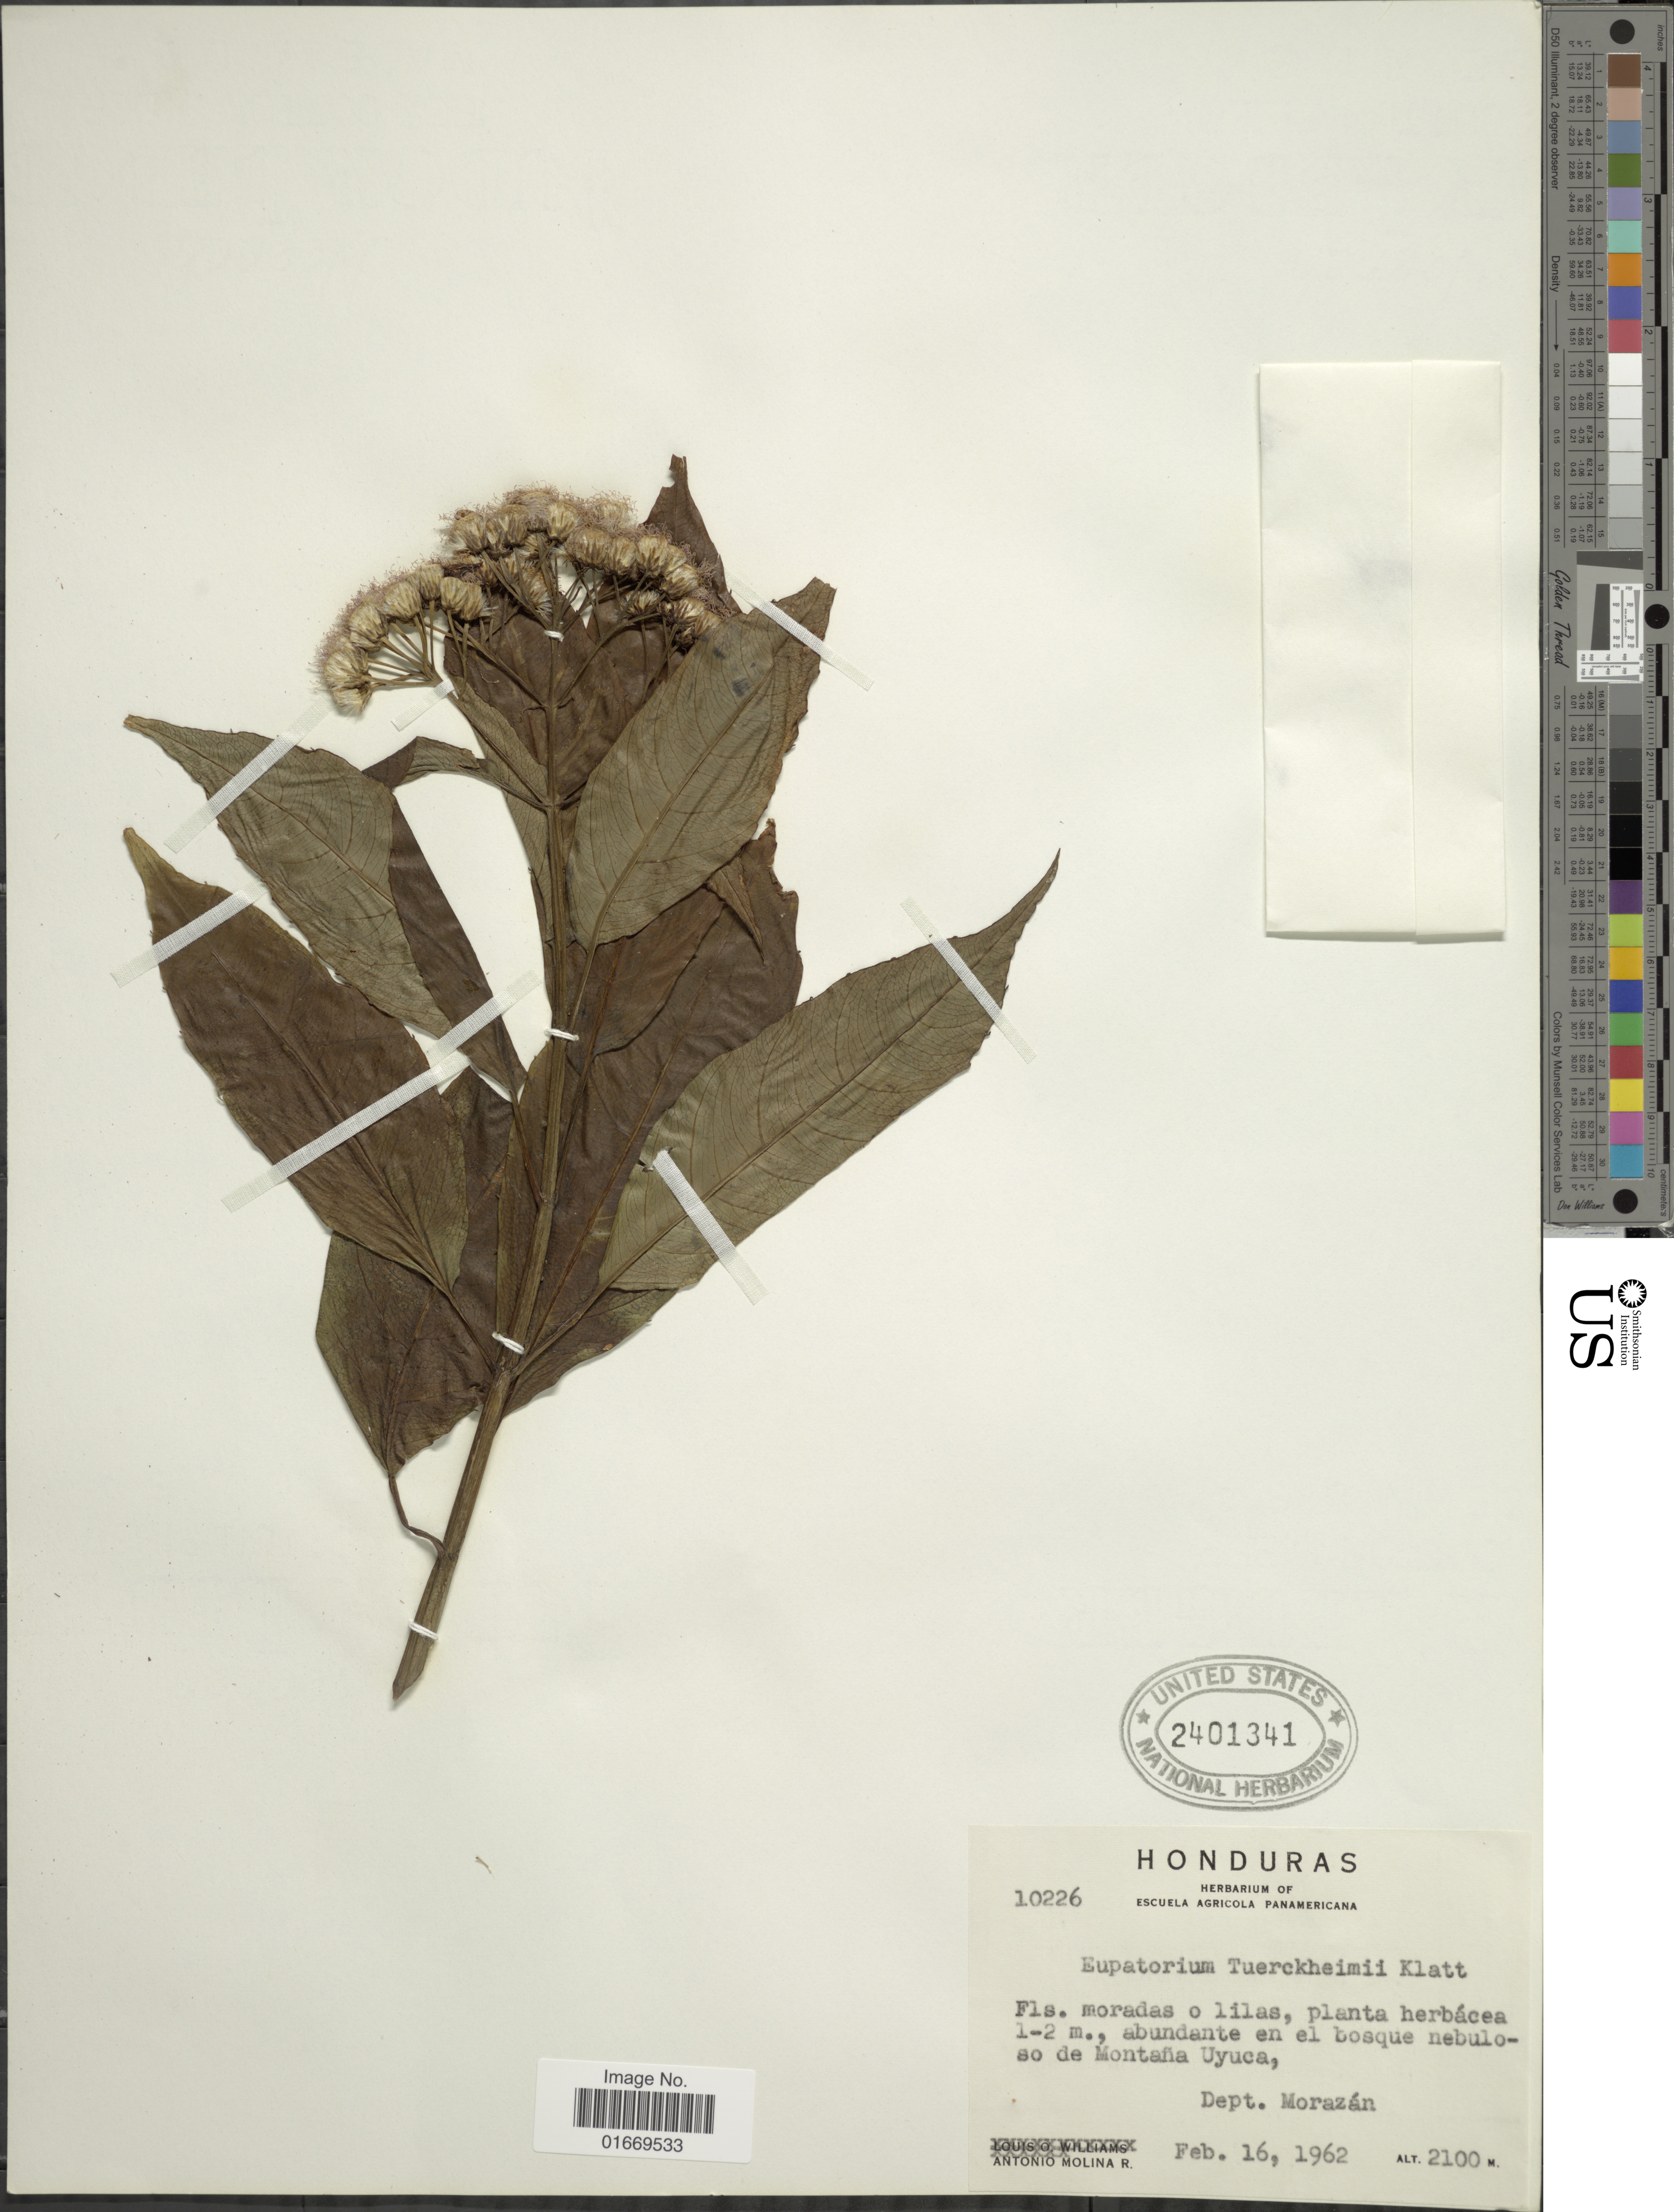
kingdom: Plantae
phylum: Tracheophyta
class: Magnoliopsida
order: Asterales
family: Asteraceae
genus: Bartlettina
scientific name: Bartlettina tuerckheimii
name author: (Klatt) R.M. King & H. Rob.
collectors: A. Molina R.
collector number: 10226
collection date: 1962-02-16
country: Honduras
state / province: Fco. Morazán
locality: Abundante en el bosque nebuloso de Montaña Uyuca, Dept. Morazán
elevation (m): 2100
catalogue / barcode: US 2401341